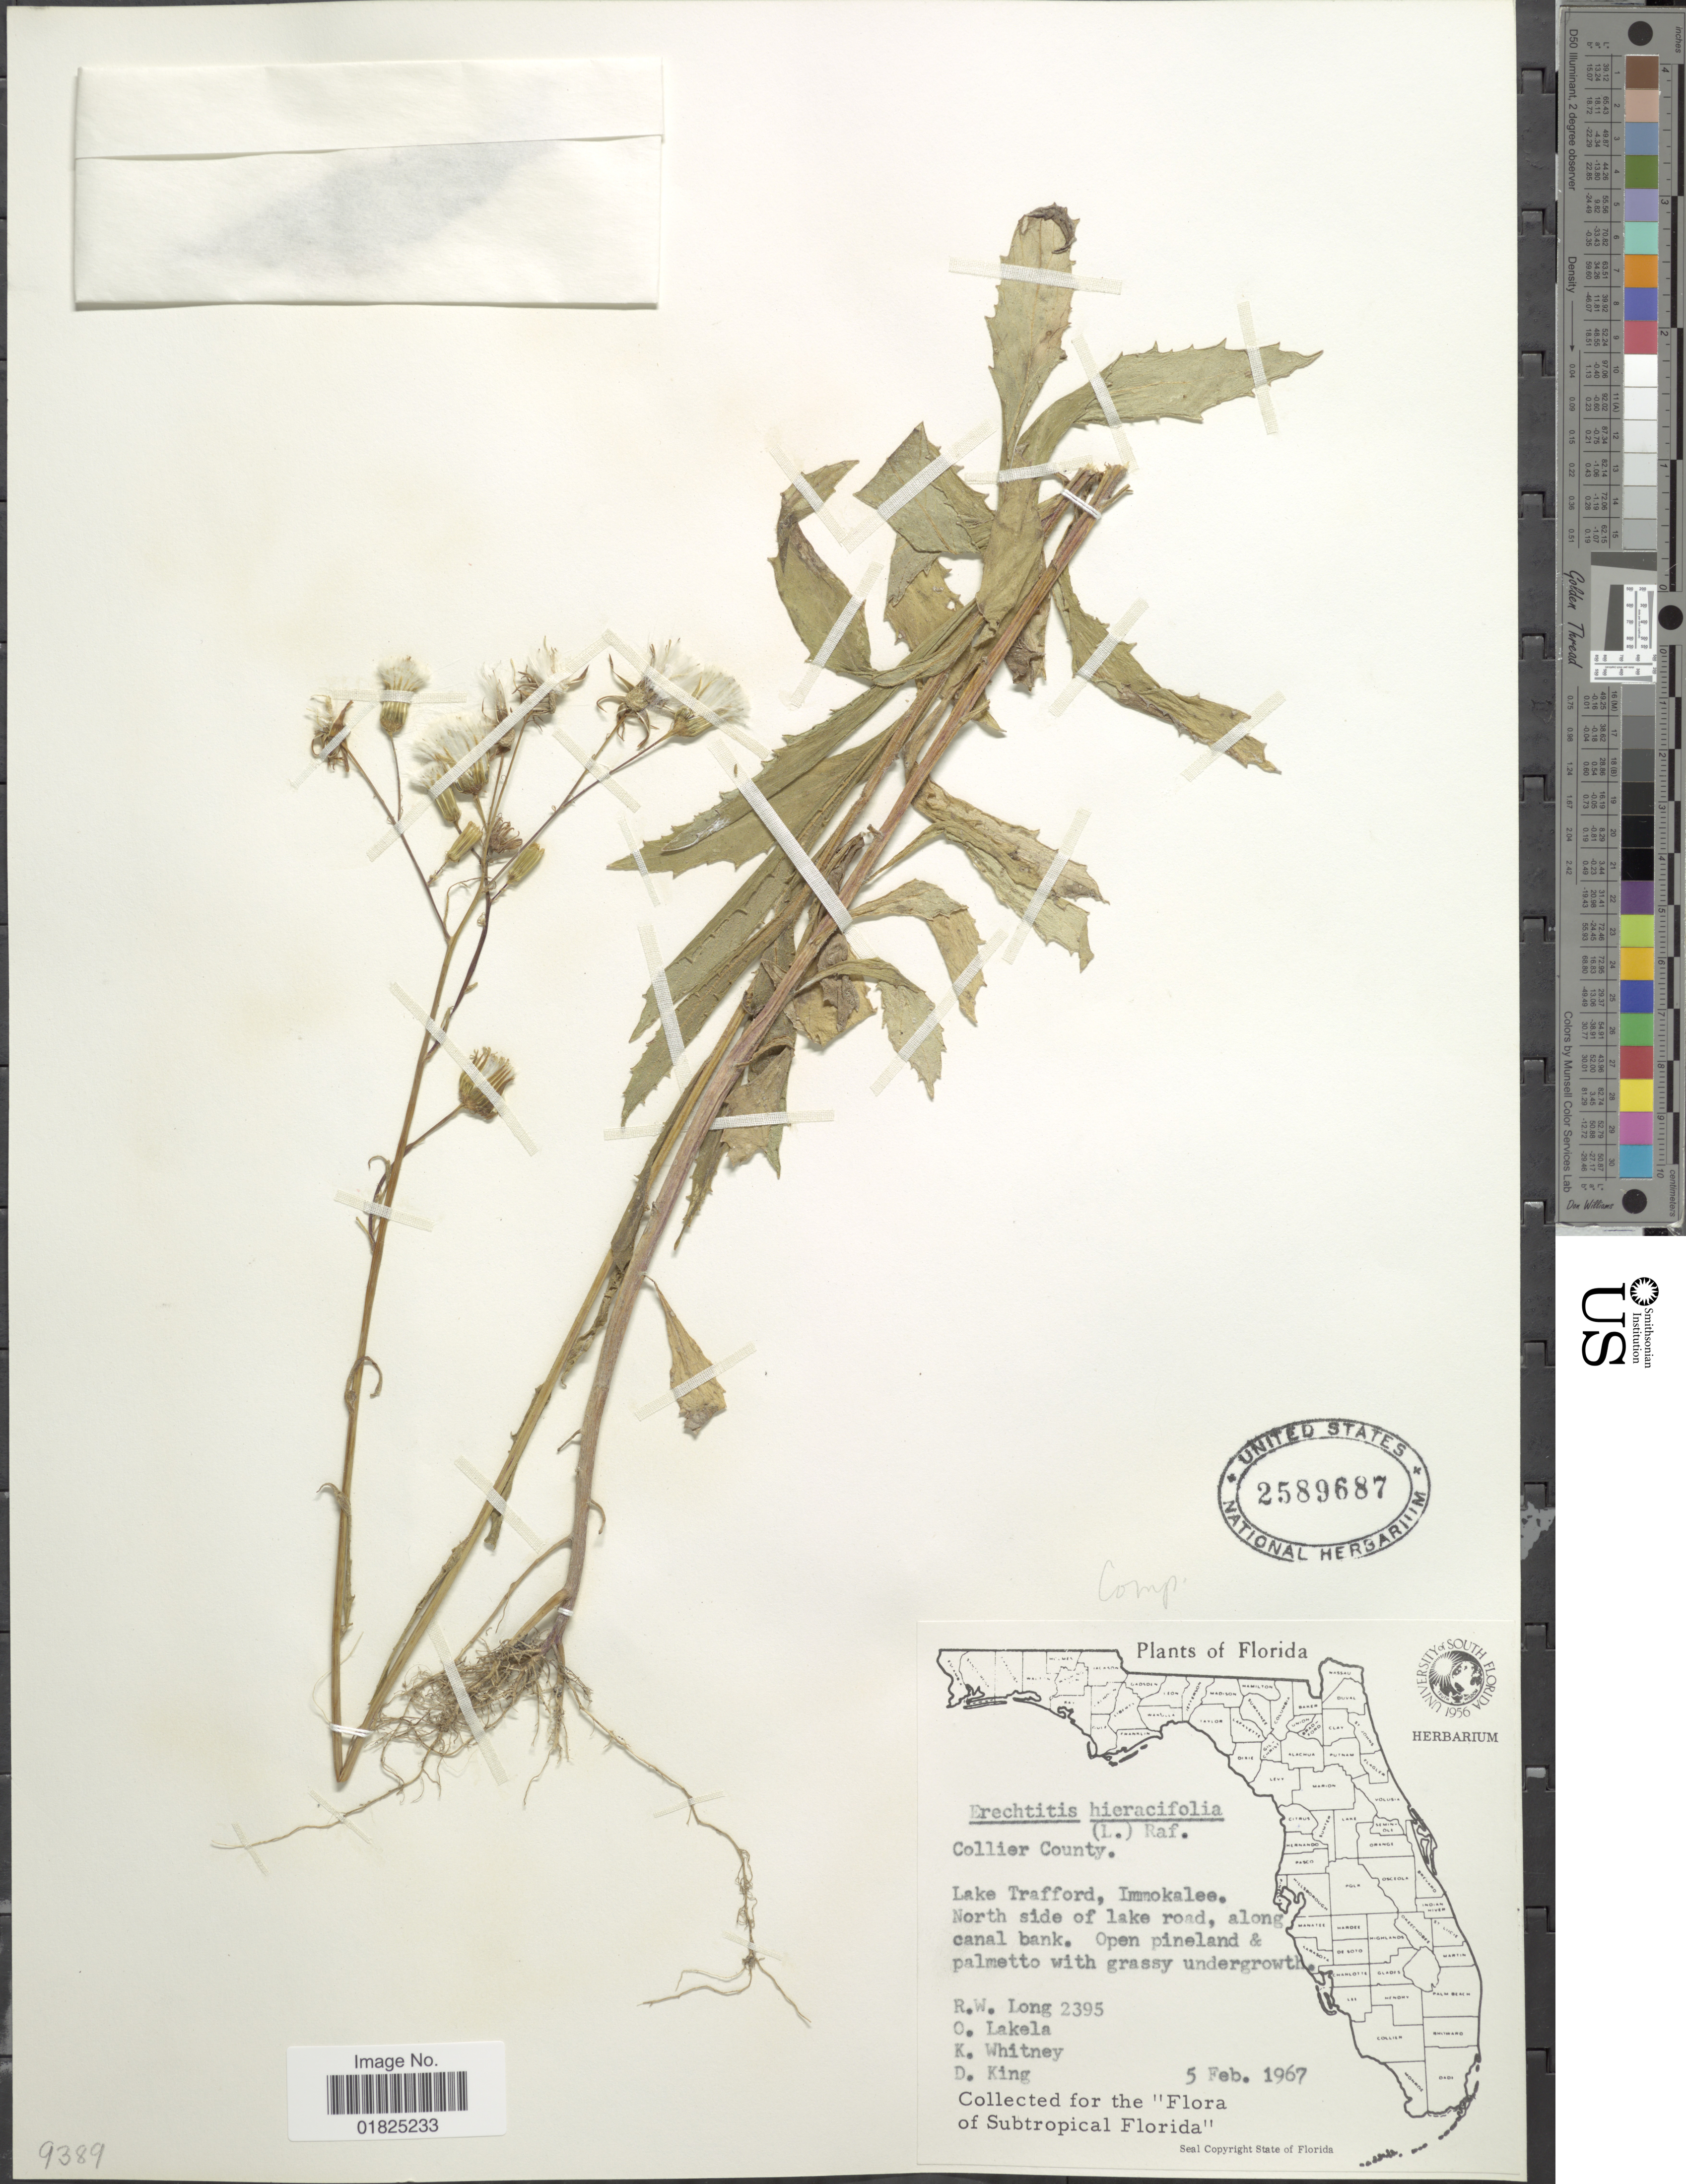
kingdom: Plantae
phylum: Tracheophyta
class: Magnoliopsida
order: Asterales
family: Asteraceae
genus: Erechtites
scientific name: Erechtites hieraciifolius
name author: (L.) Raf. ex DC.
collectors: R. W. Long, O. Lakela, K. Whitney & D. King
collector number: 2395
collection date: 1967-02-05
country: United States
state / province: Florida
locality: Collier County. Lake Trafford, Immokalee, North side of lake road, along canal bank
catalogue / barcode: US 2589687